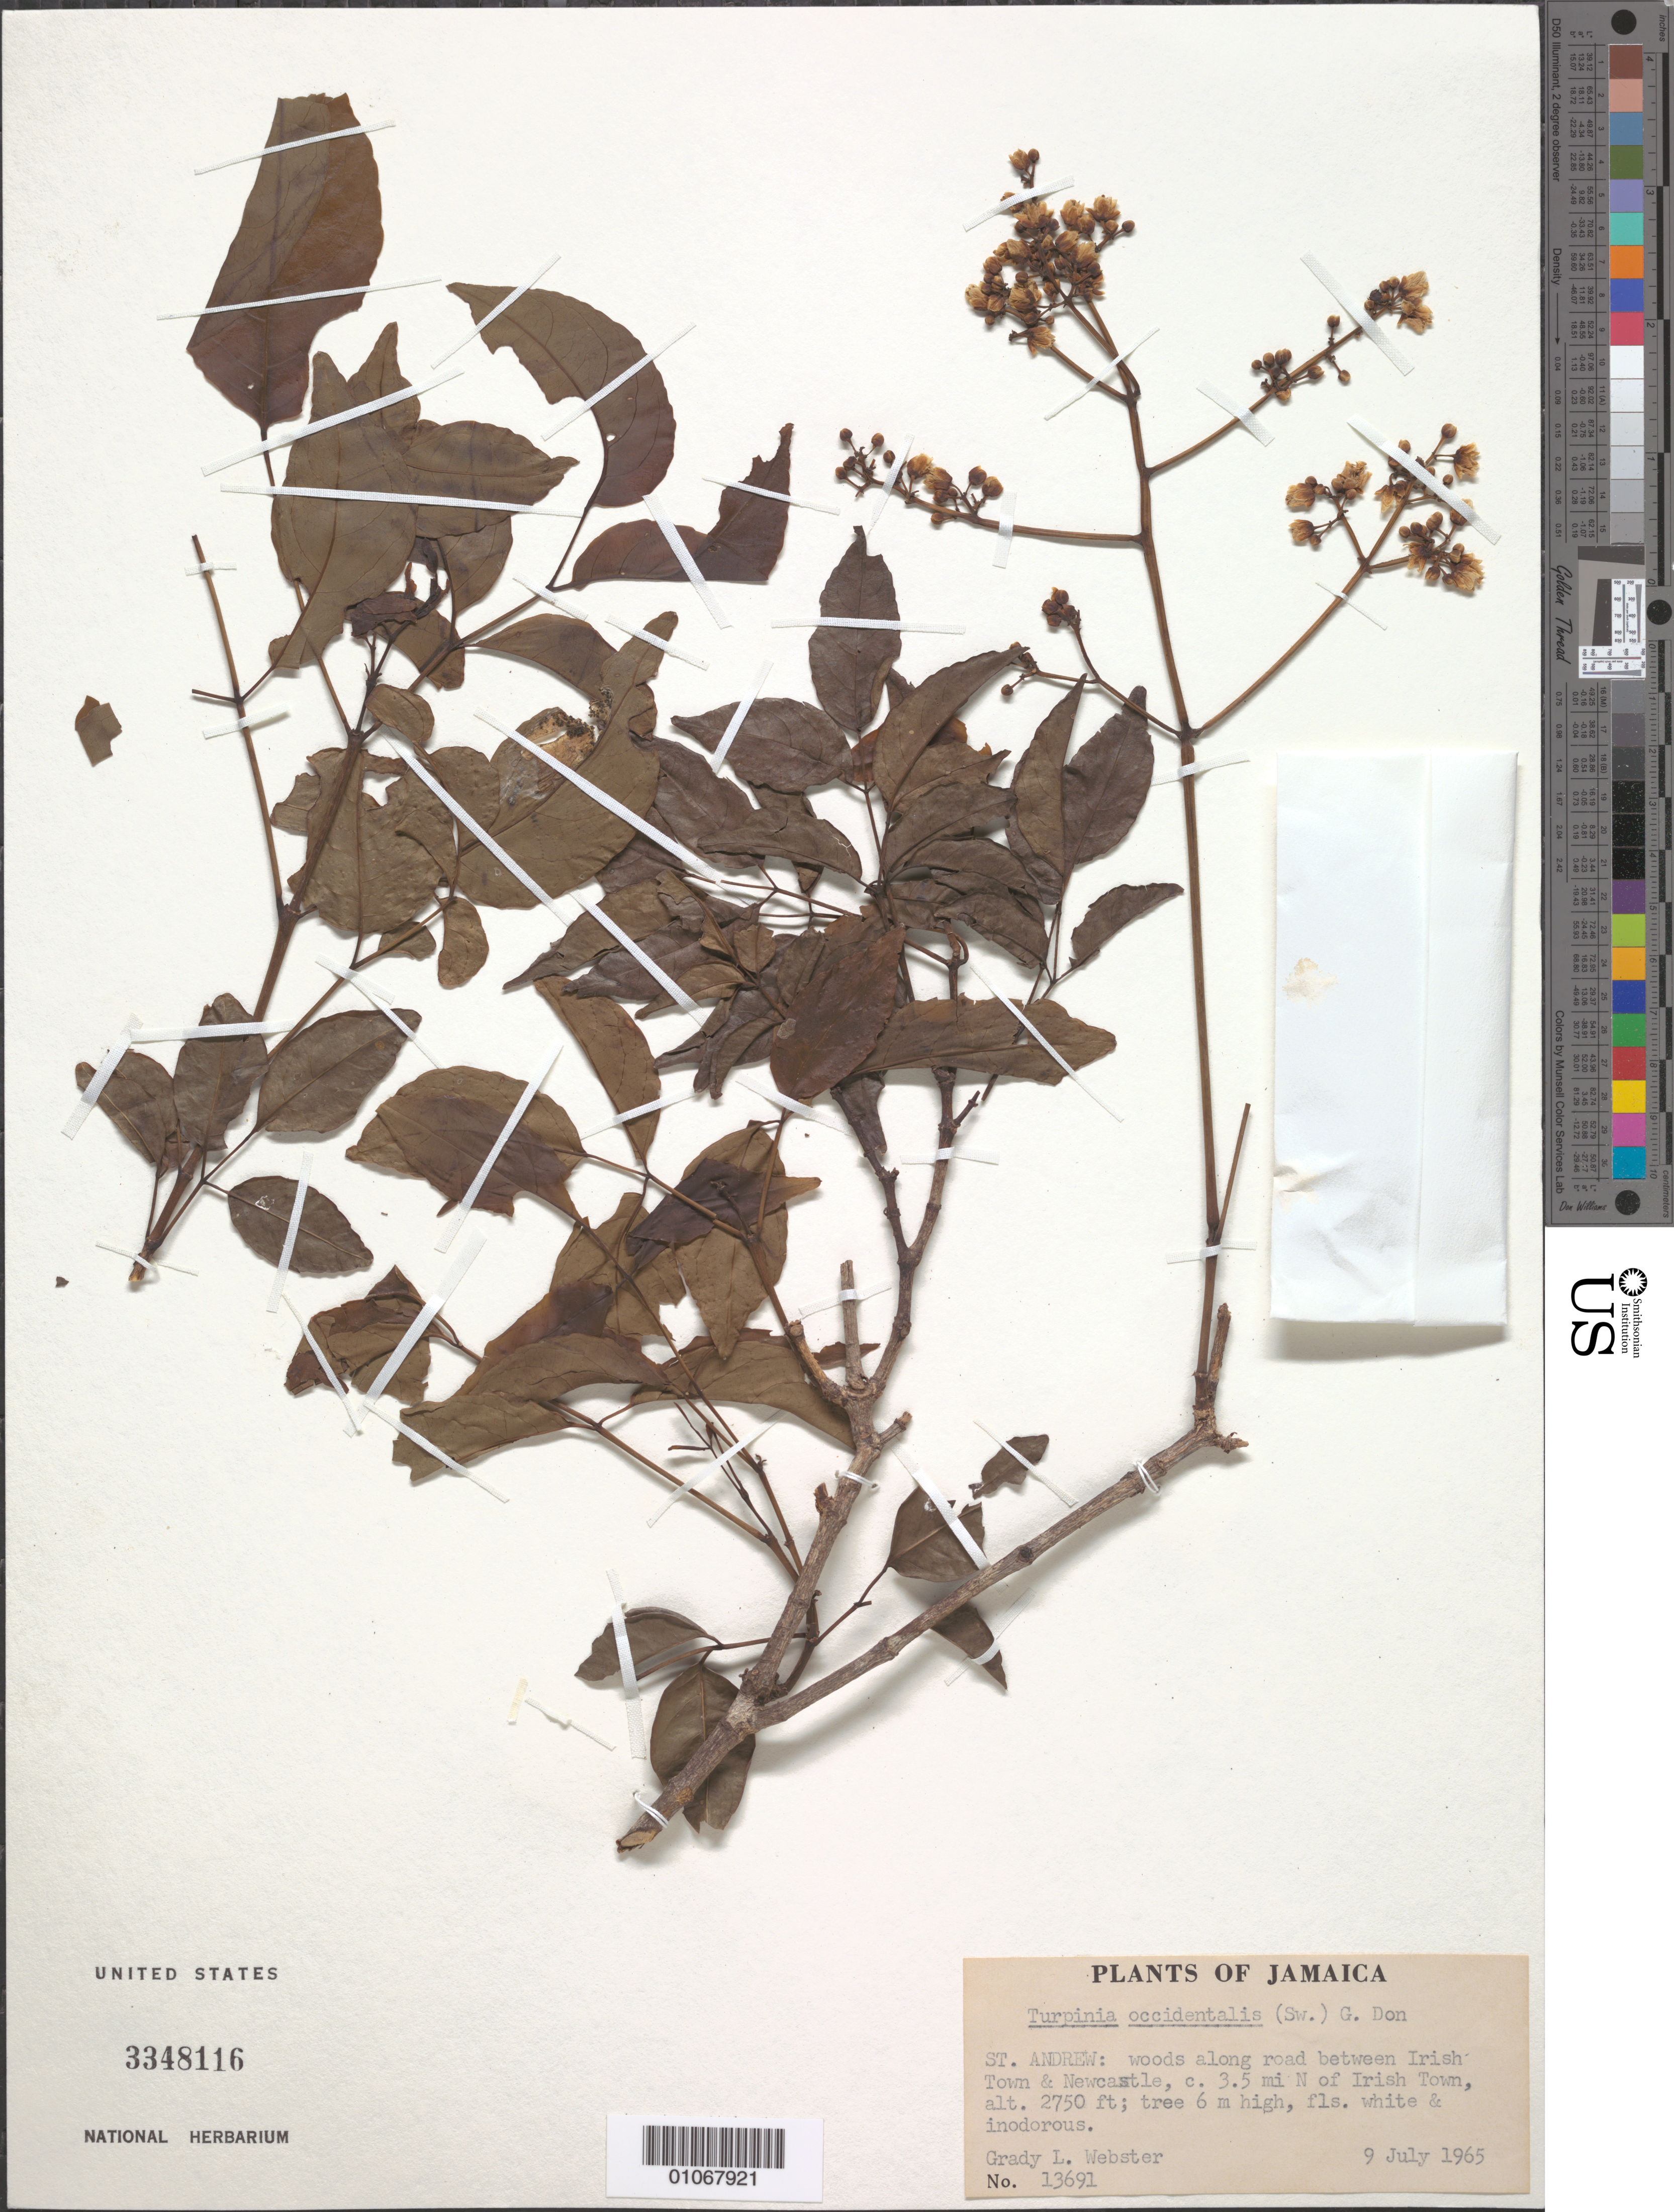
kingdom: Plantae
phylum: Tracheophyta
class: Magnoliopsida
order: Crossosomatales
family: Staphyleaceae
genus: Turpinia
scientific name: Turpinia occidentalis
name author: (Sw.) G. Don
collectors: G. L. Webster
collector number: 13691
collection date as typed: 09 Jul 1965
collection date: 1965-07-09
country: Jamaica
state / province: Saint Andrew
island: Jamaica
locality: Woods along road between Irish Town and New Castle, c. 3.5 miles N. of Irish Town.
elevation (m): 2750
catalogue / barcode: US 3348116